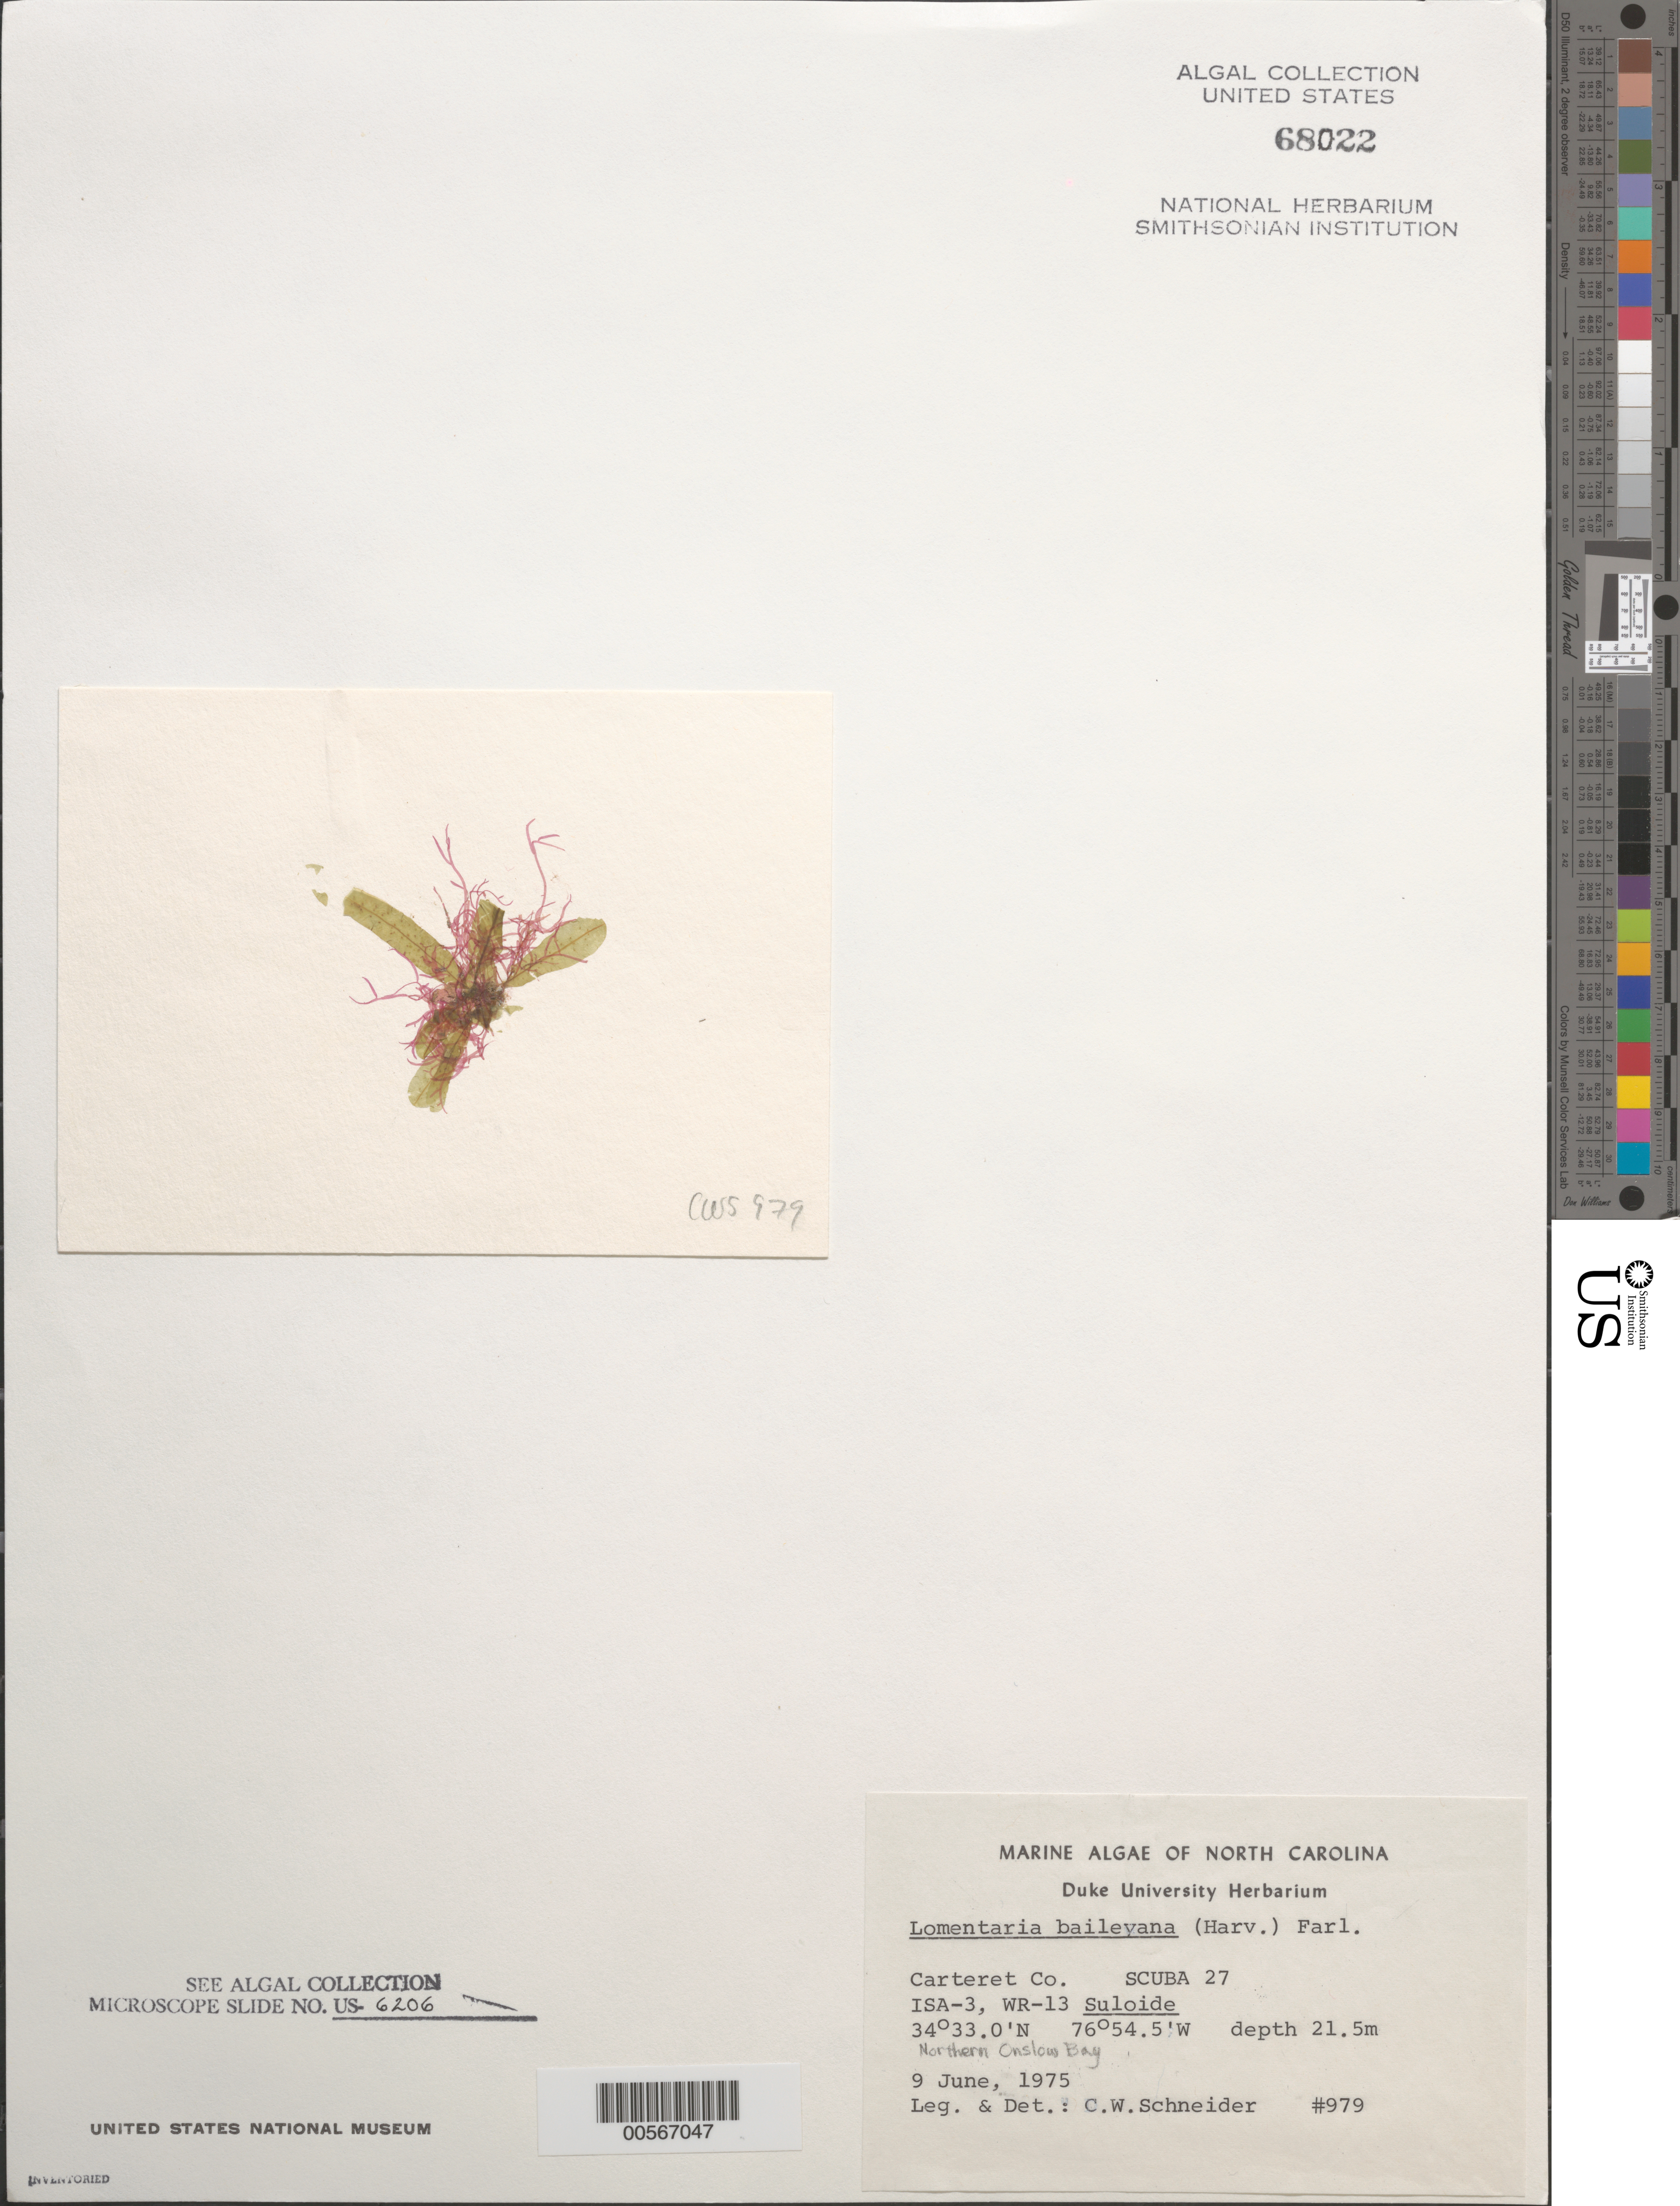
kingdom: Plantae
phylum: Rhodophyta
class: Florideophyceae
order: Rhodymeniales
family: Lomentariaceae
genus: Hooperia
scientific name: Hooperia divaricata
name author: (Durant) M.J. Wynne et al.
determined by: Algae name updating Project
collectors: C. W. Schneider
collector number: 979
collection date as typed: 09 Jun 1975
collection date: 1975-06-09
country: United States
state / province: North Carolina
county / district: Carteret County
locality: North Onslow Bay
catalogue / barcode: US 68022